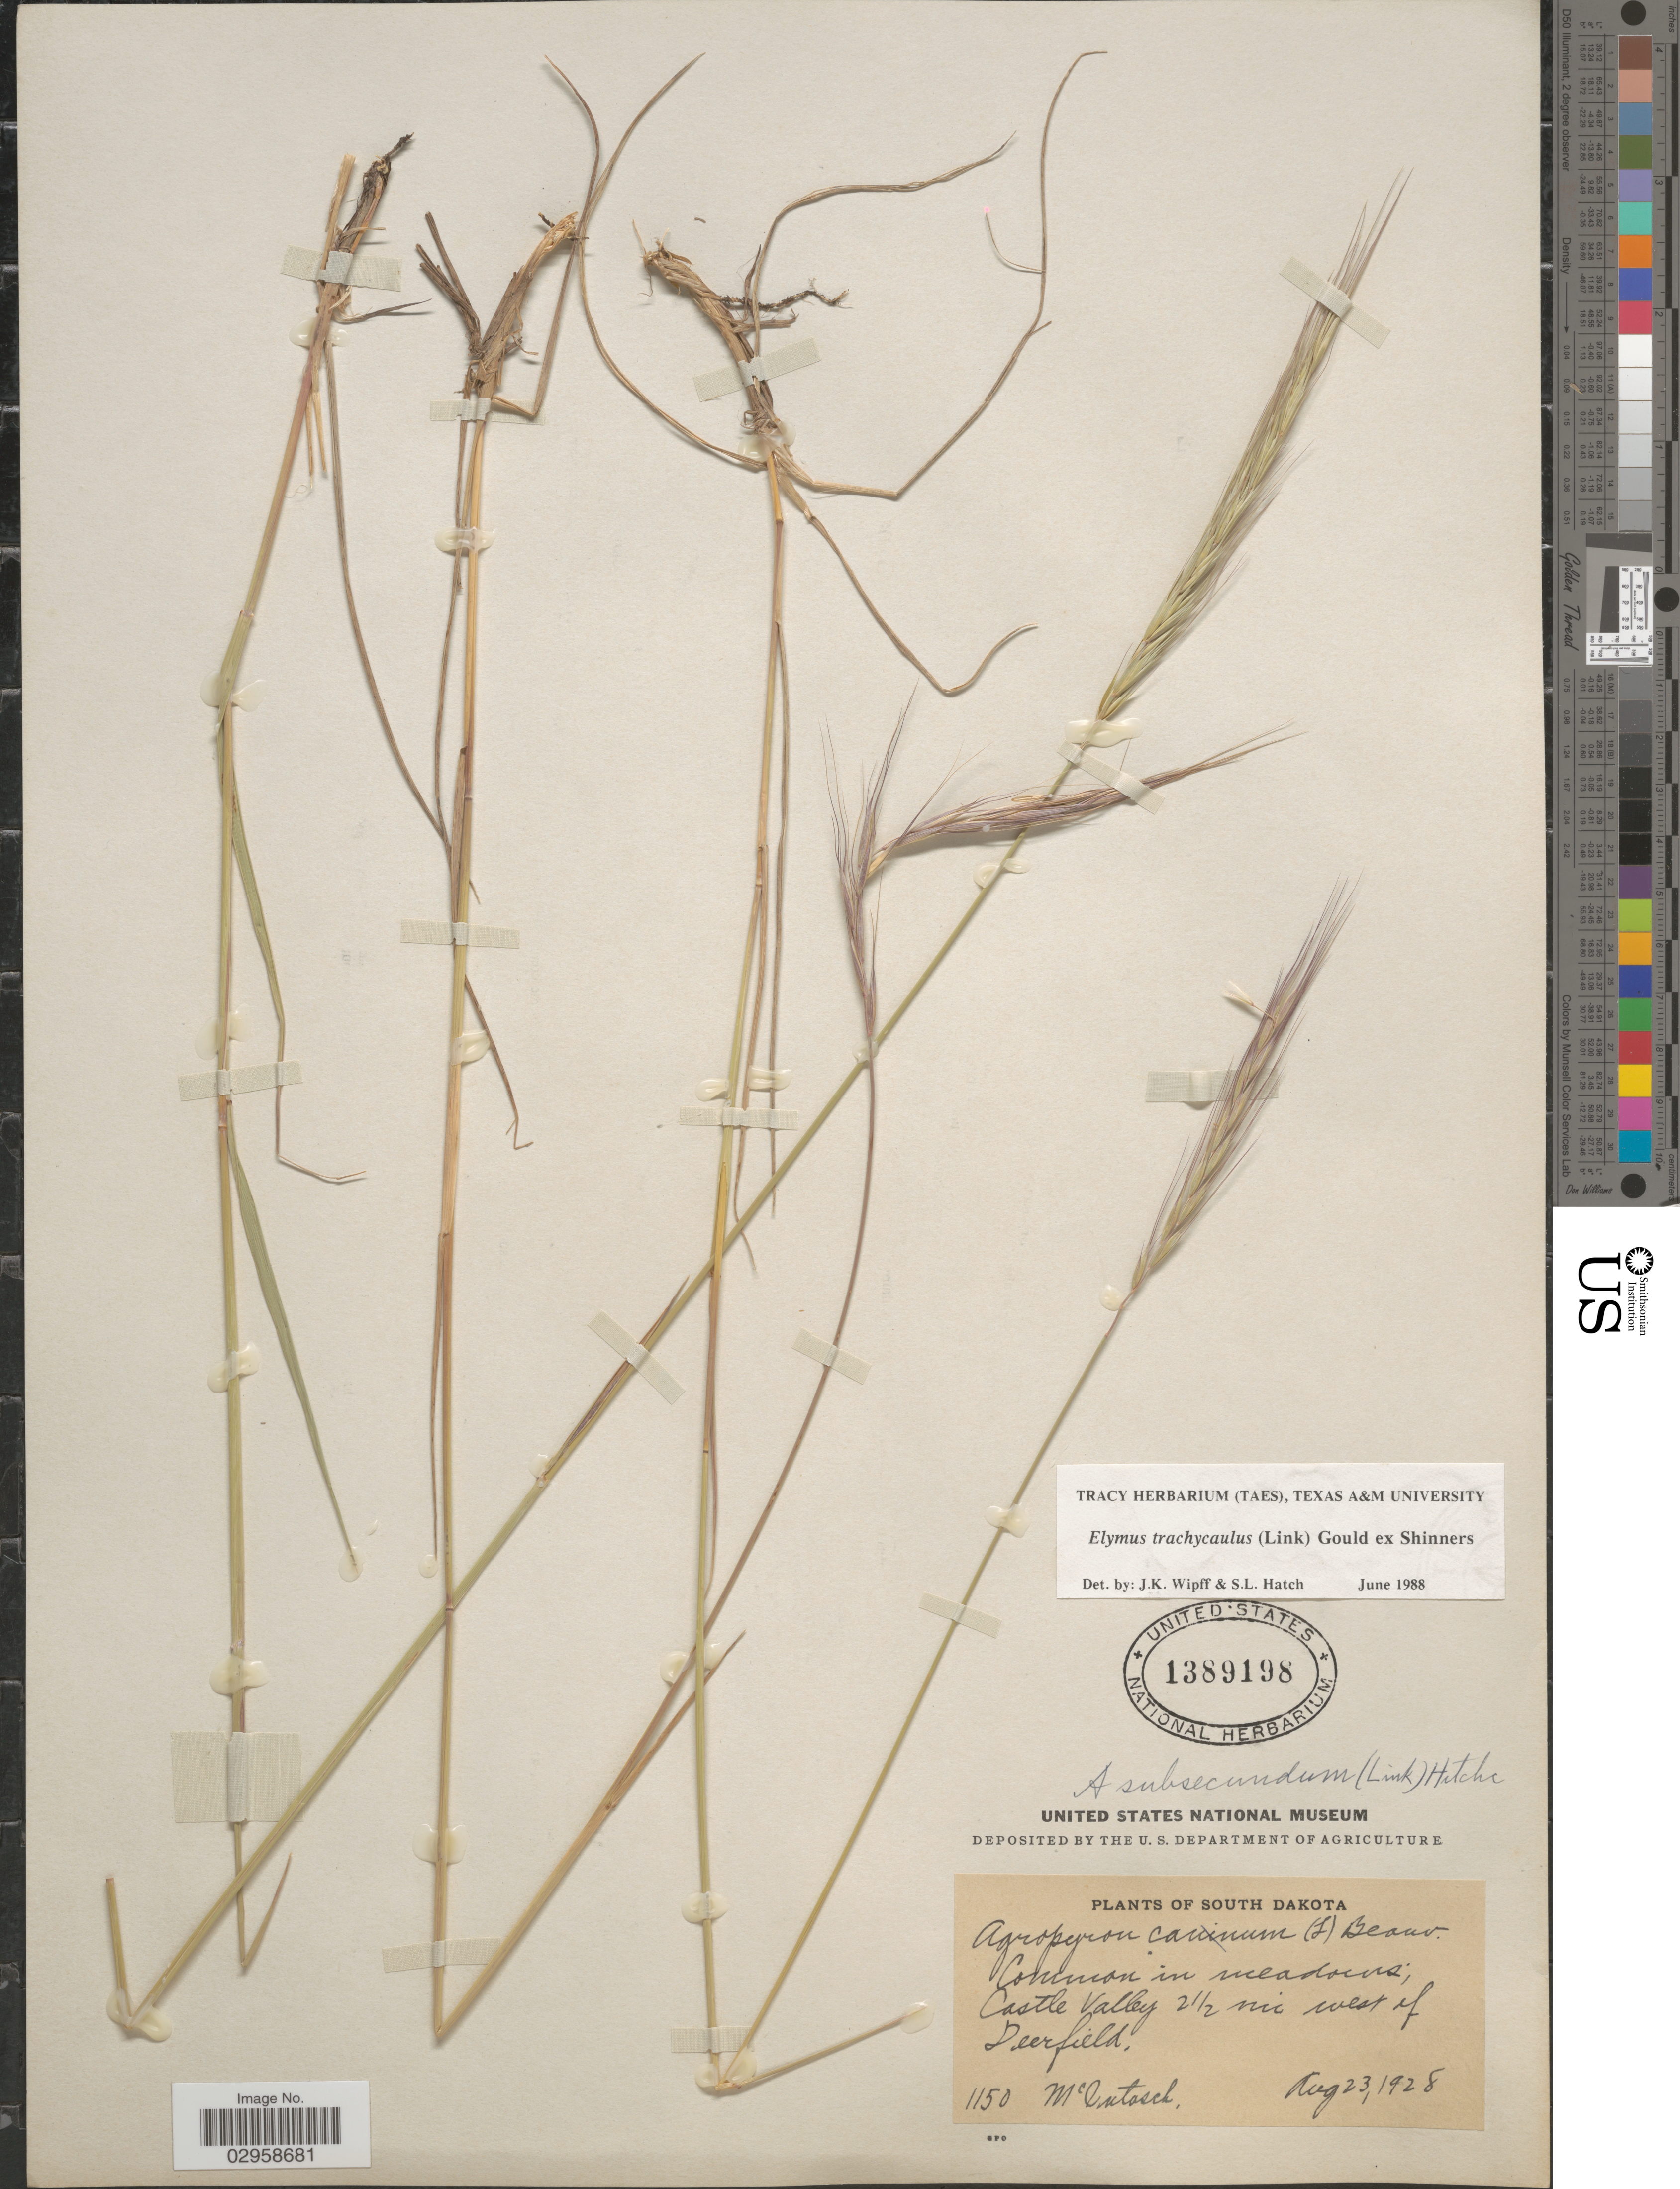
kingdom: Plantae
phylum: Tracheophyta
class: Liliopsida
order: Poales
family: Poaceae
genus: Elymus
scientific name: Elymus trachycaulus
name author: (Link) Gould ex Shinners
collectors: McIntosch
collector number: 1150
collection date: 1928-08-23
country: United States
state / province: South Dakota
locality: Castle Valley 2½ mi west of Deerfield.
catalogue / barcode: US 1389198